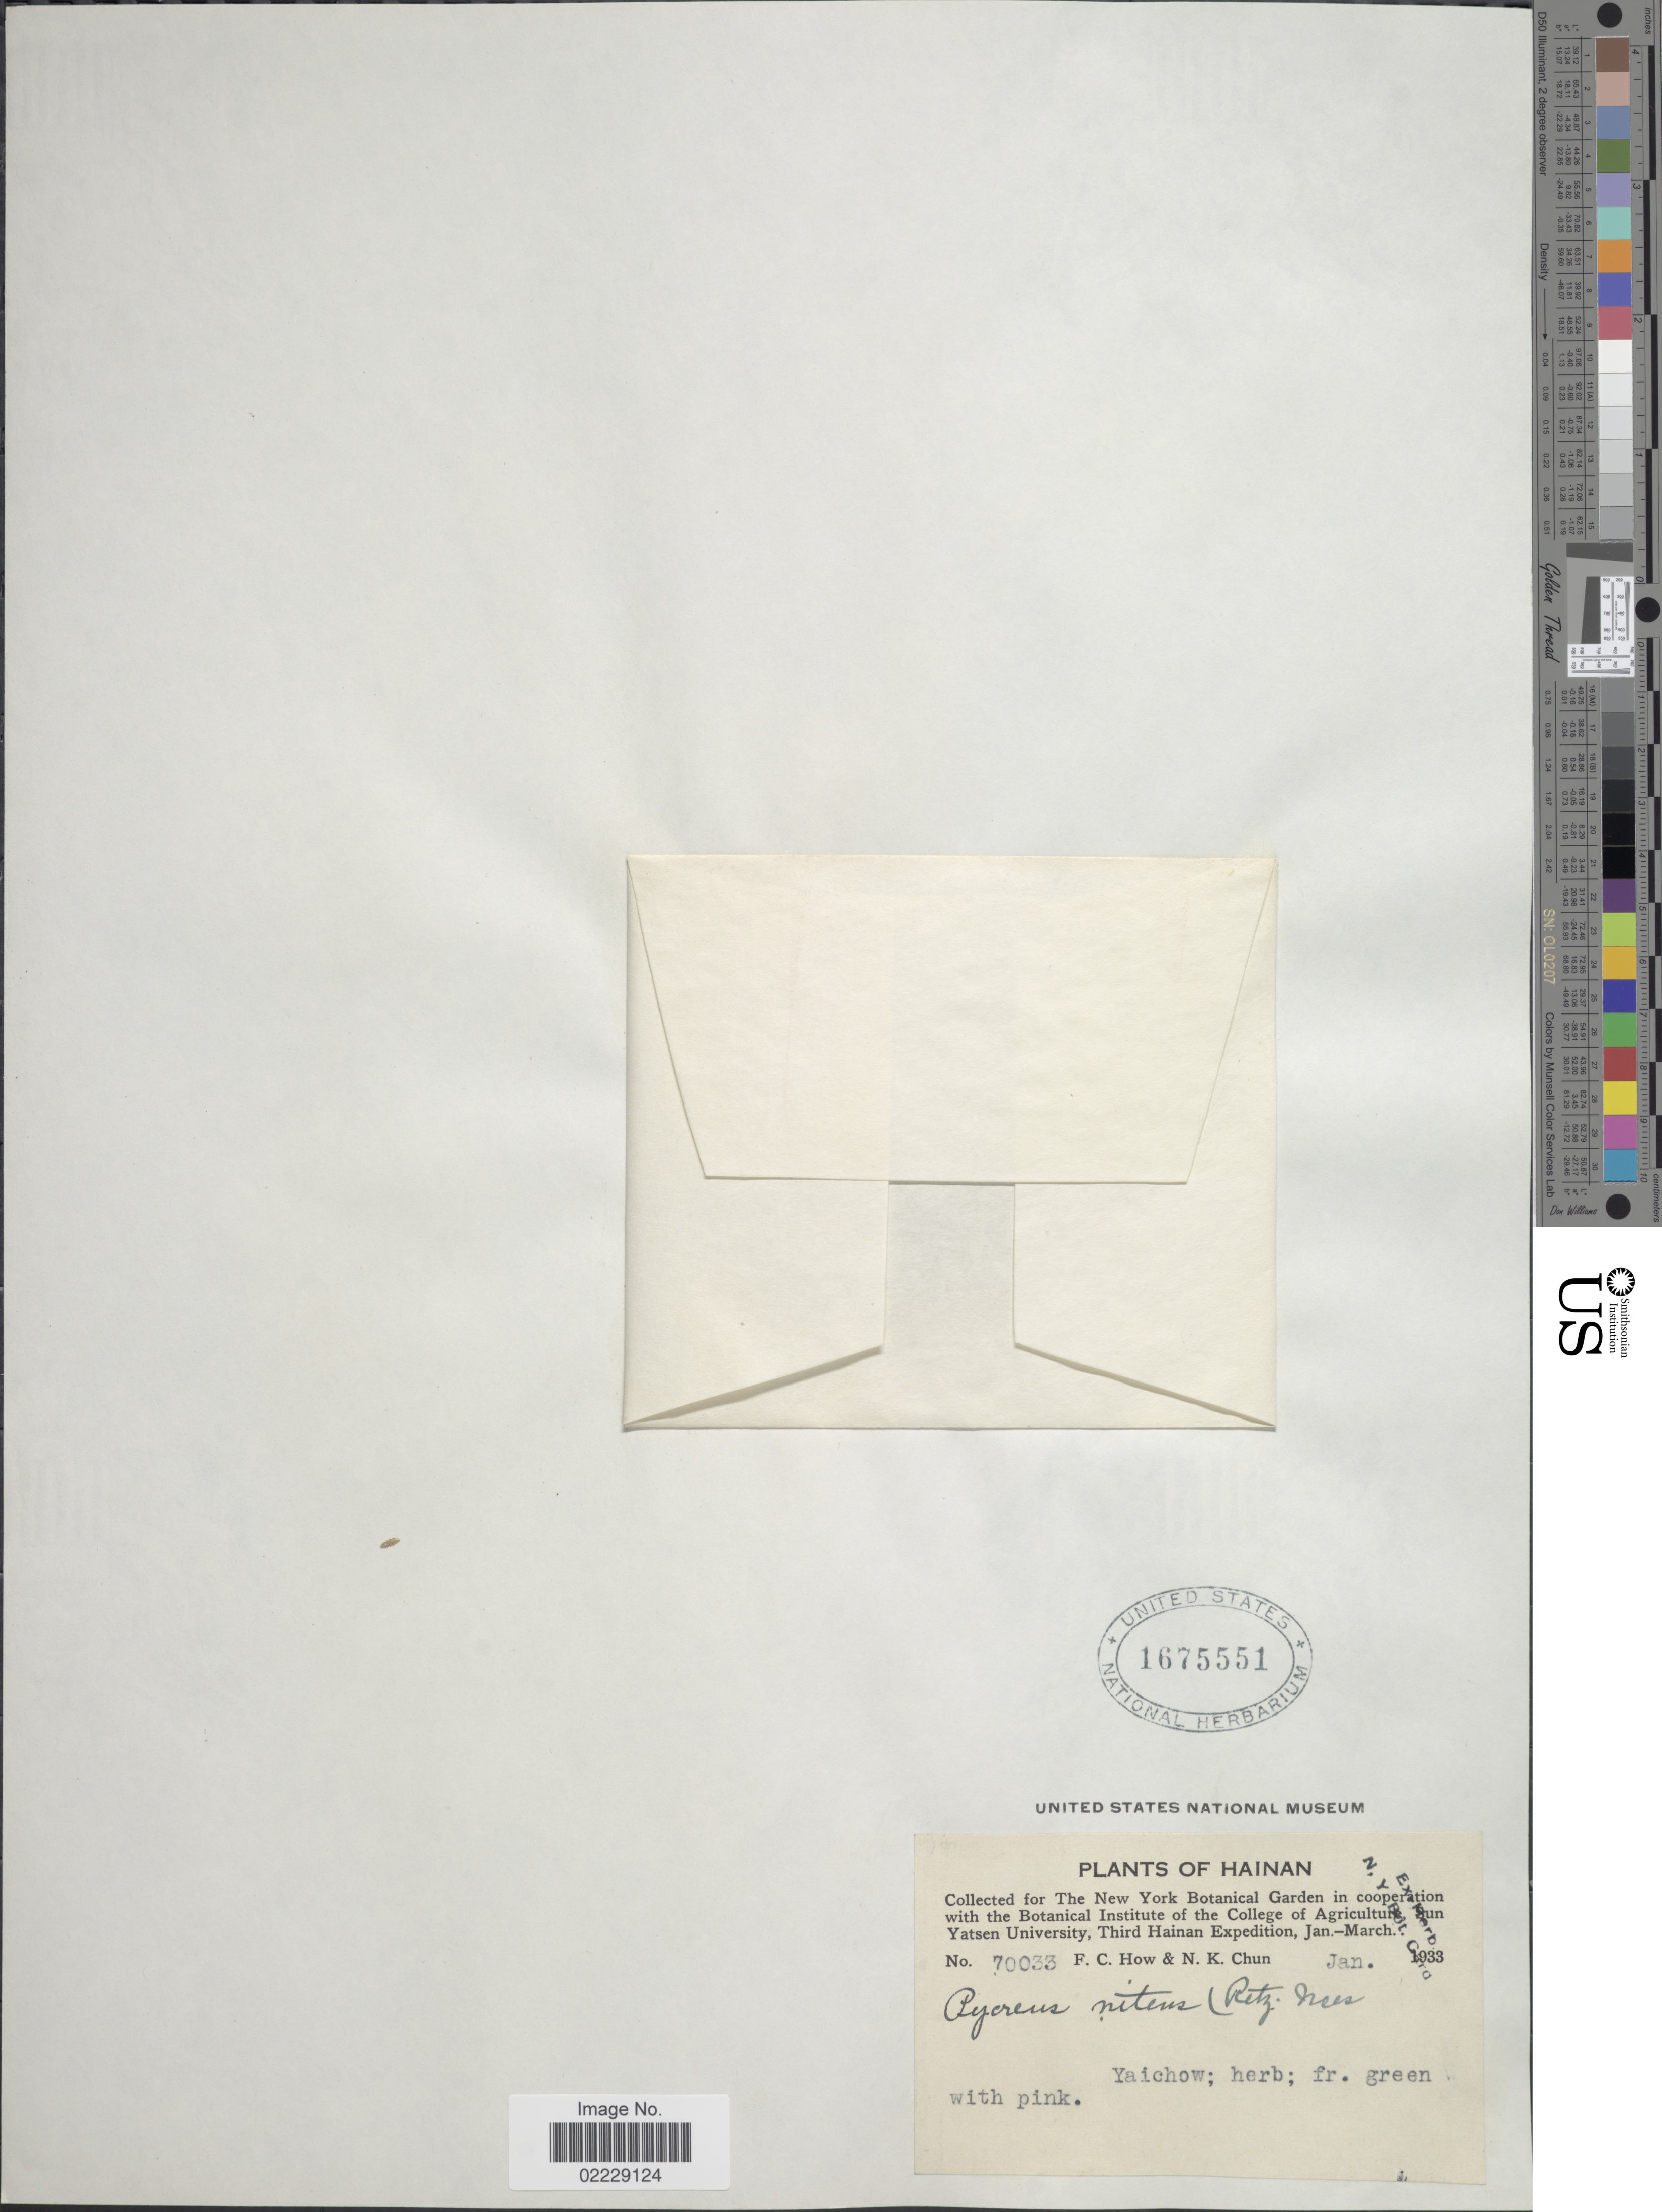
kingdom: Plantae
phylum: Tracheophyta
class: Liliopsida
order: Poales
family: Cyperaceae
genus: Cyperus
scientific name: Cyperus pumilus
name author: L.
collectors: F. C. How & N. K. Chun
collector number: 70033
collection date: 1933-01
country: China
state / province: Hainan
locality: Yaichow.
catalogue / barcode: US 1675551